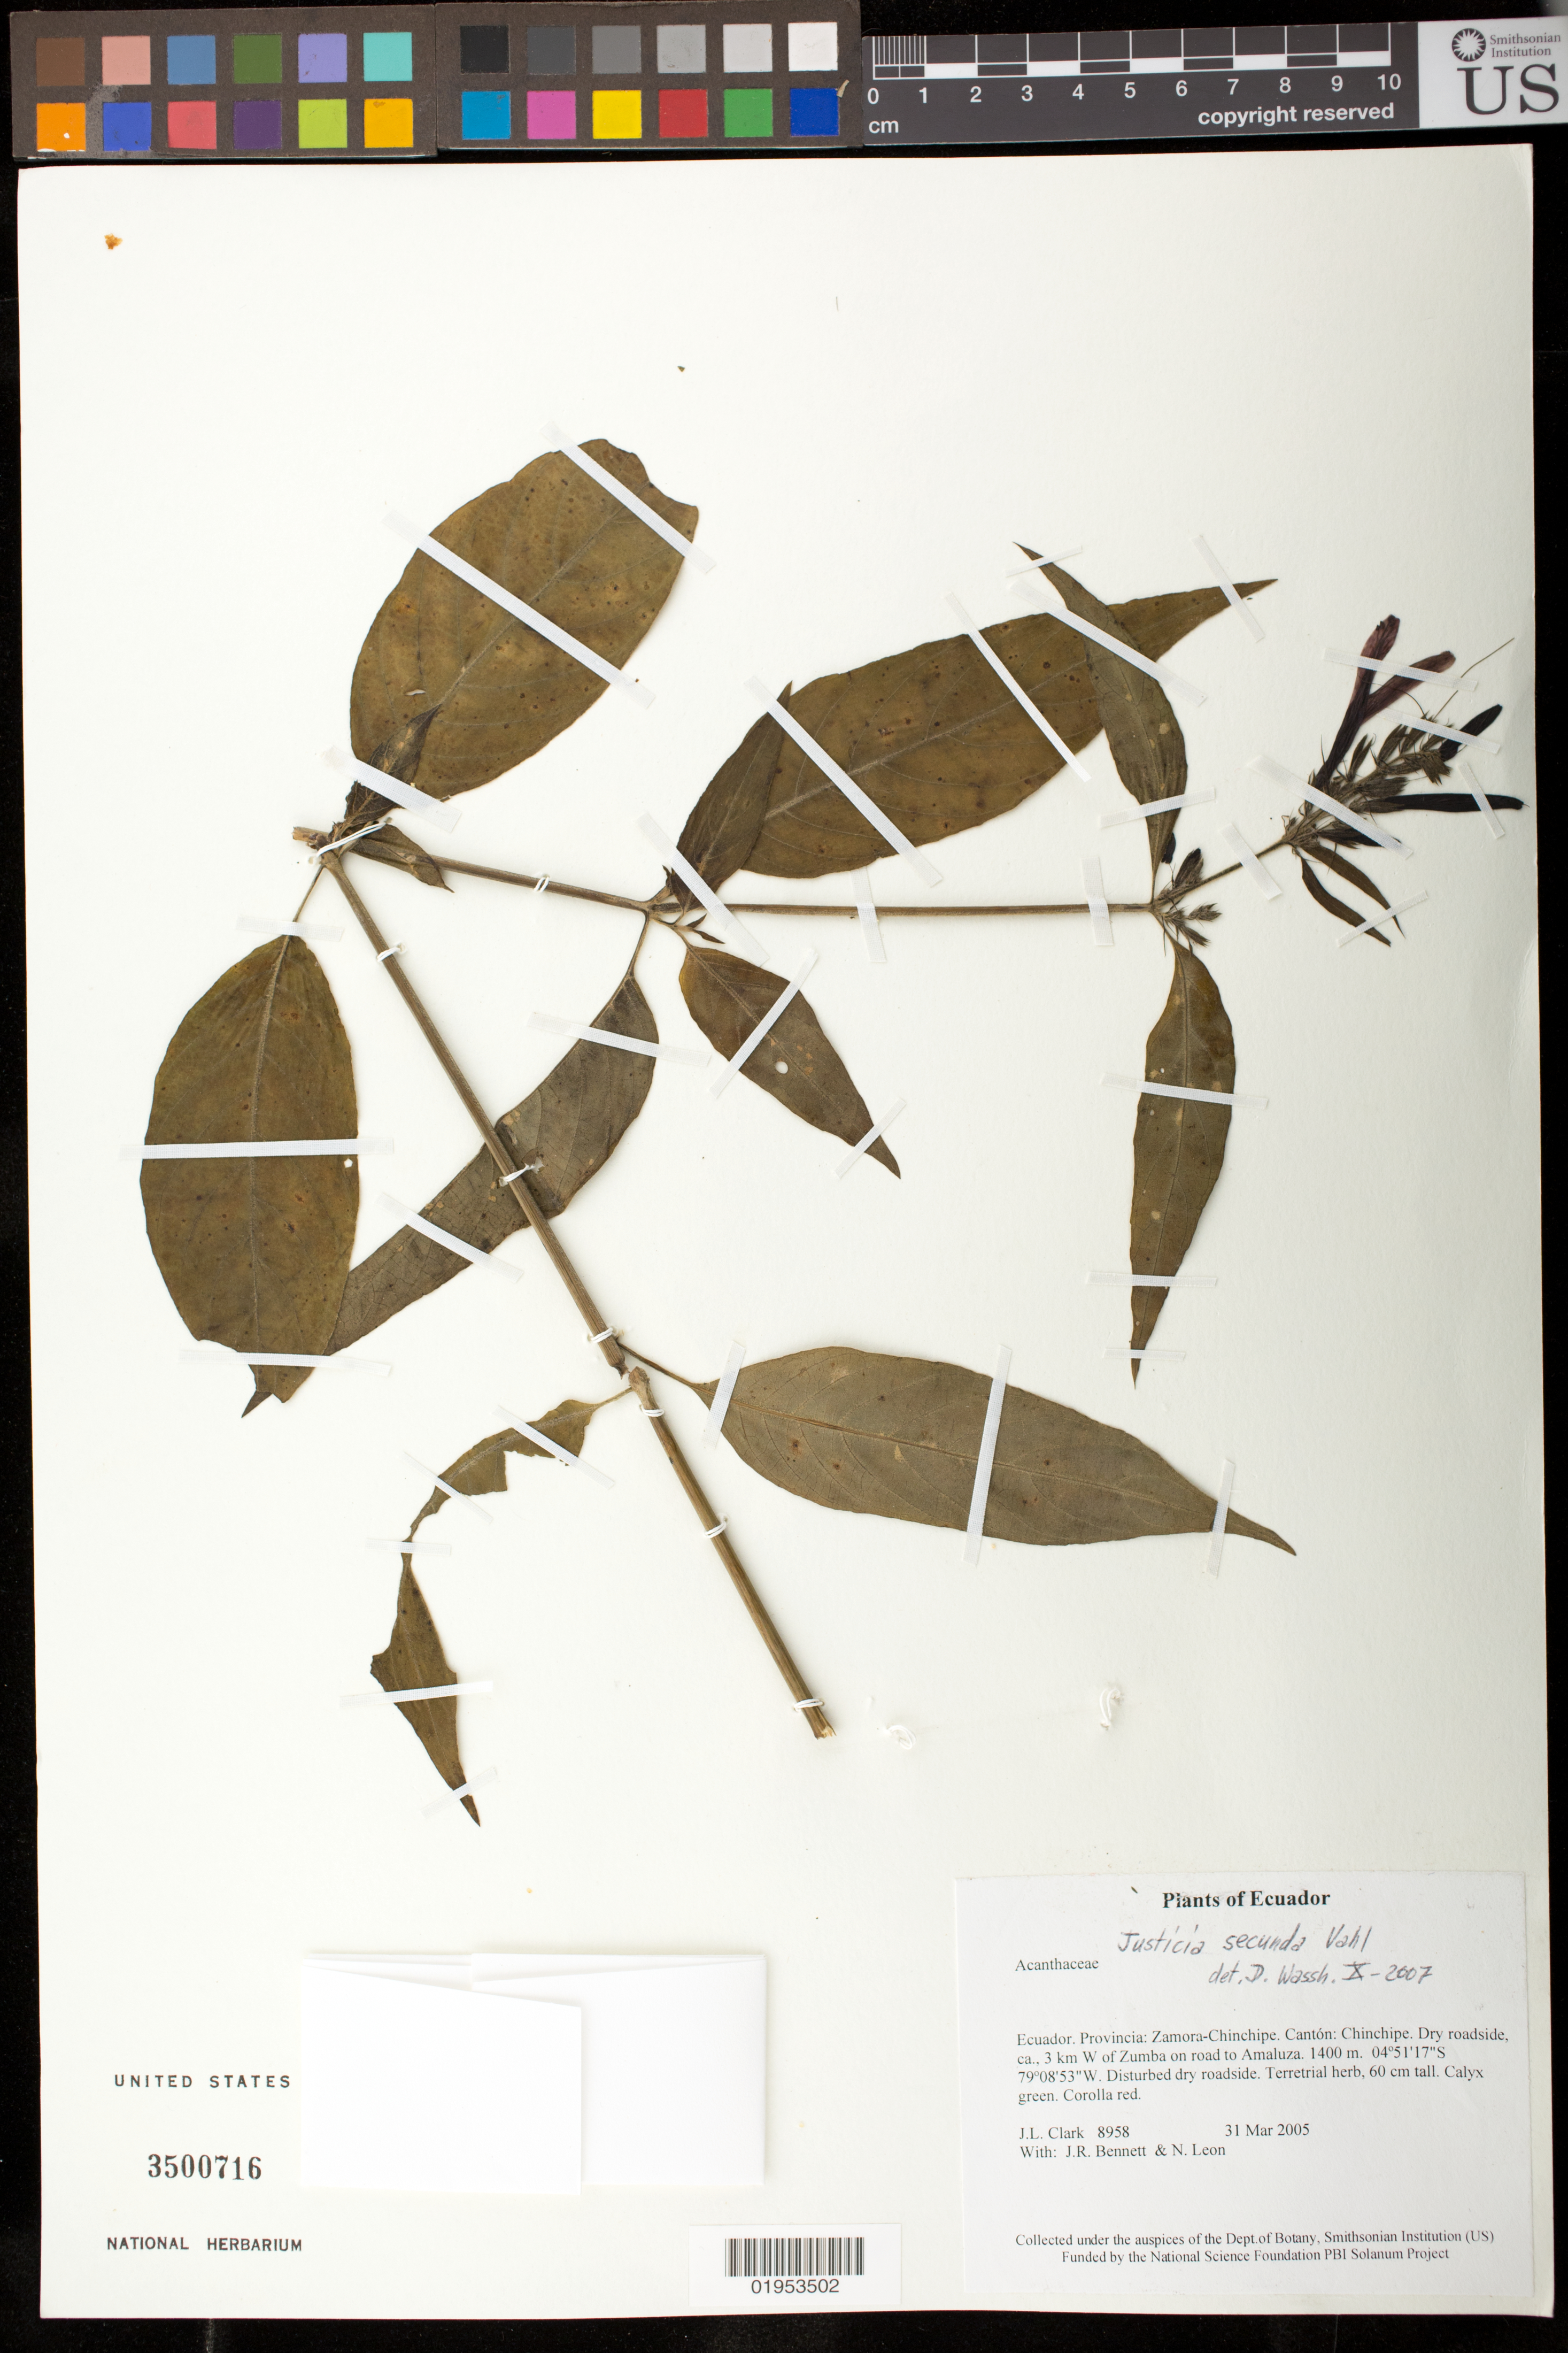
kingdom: Plantae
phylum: Tracheophyta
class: Magnoliopsida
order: Lamiales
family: Acanthaceae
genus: Justicia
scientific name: Justicia secunda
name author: Vahl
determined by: Wasshausen, Dieter C., (BOT), Smithsonian Institution - National Museum of Natural History (UNITED STATES)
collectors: J. L. Clark, J. R. Bennett & N. Leon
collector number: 8958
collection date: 2005-03-31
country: Ecuador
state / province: Zamora-Chinchipe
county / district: Chinchipe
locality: ca. 3 km W of Zumba on road to Amaluza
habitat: Disturbed dry roadside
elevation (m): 1400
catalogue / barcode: US 3500716